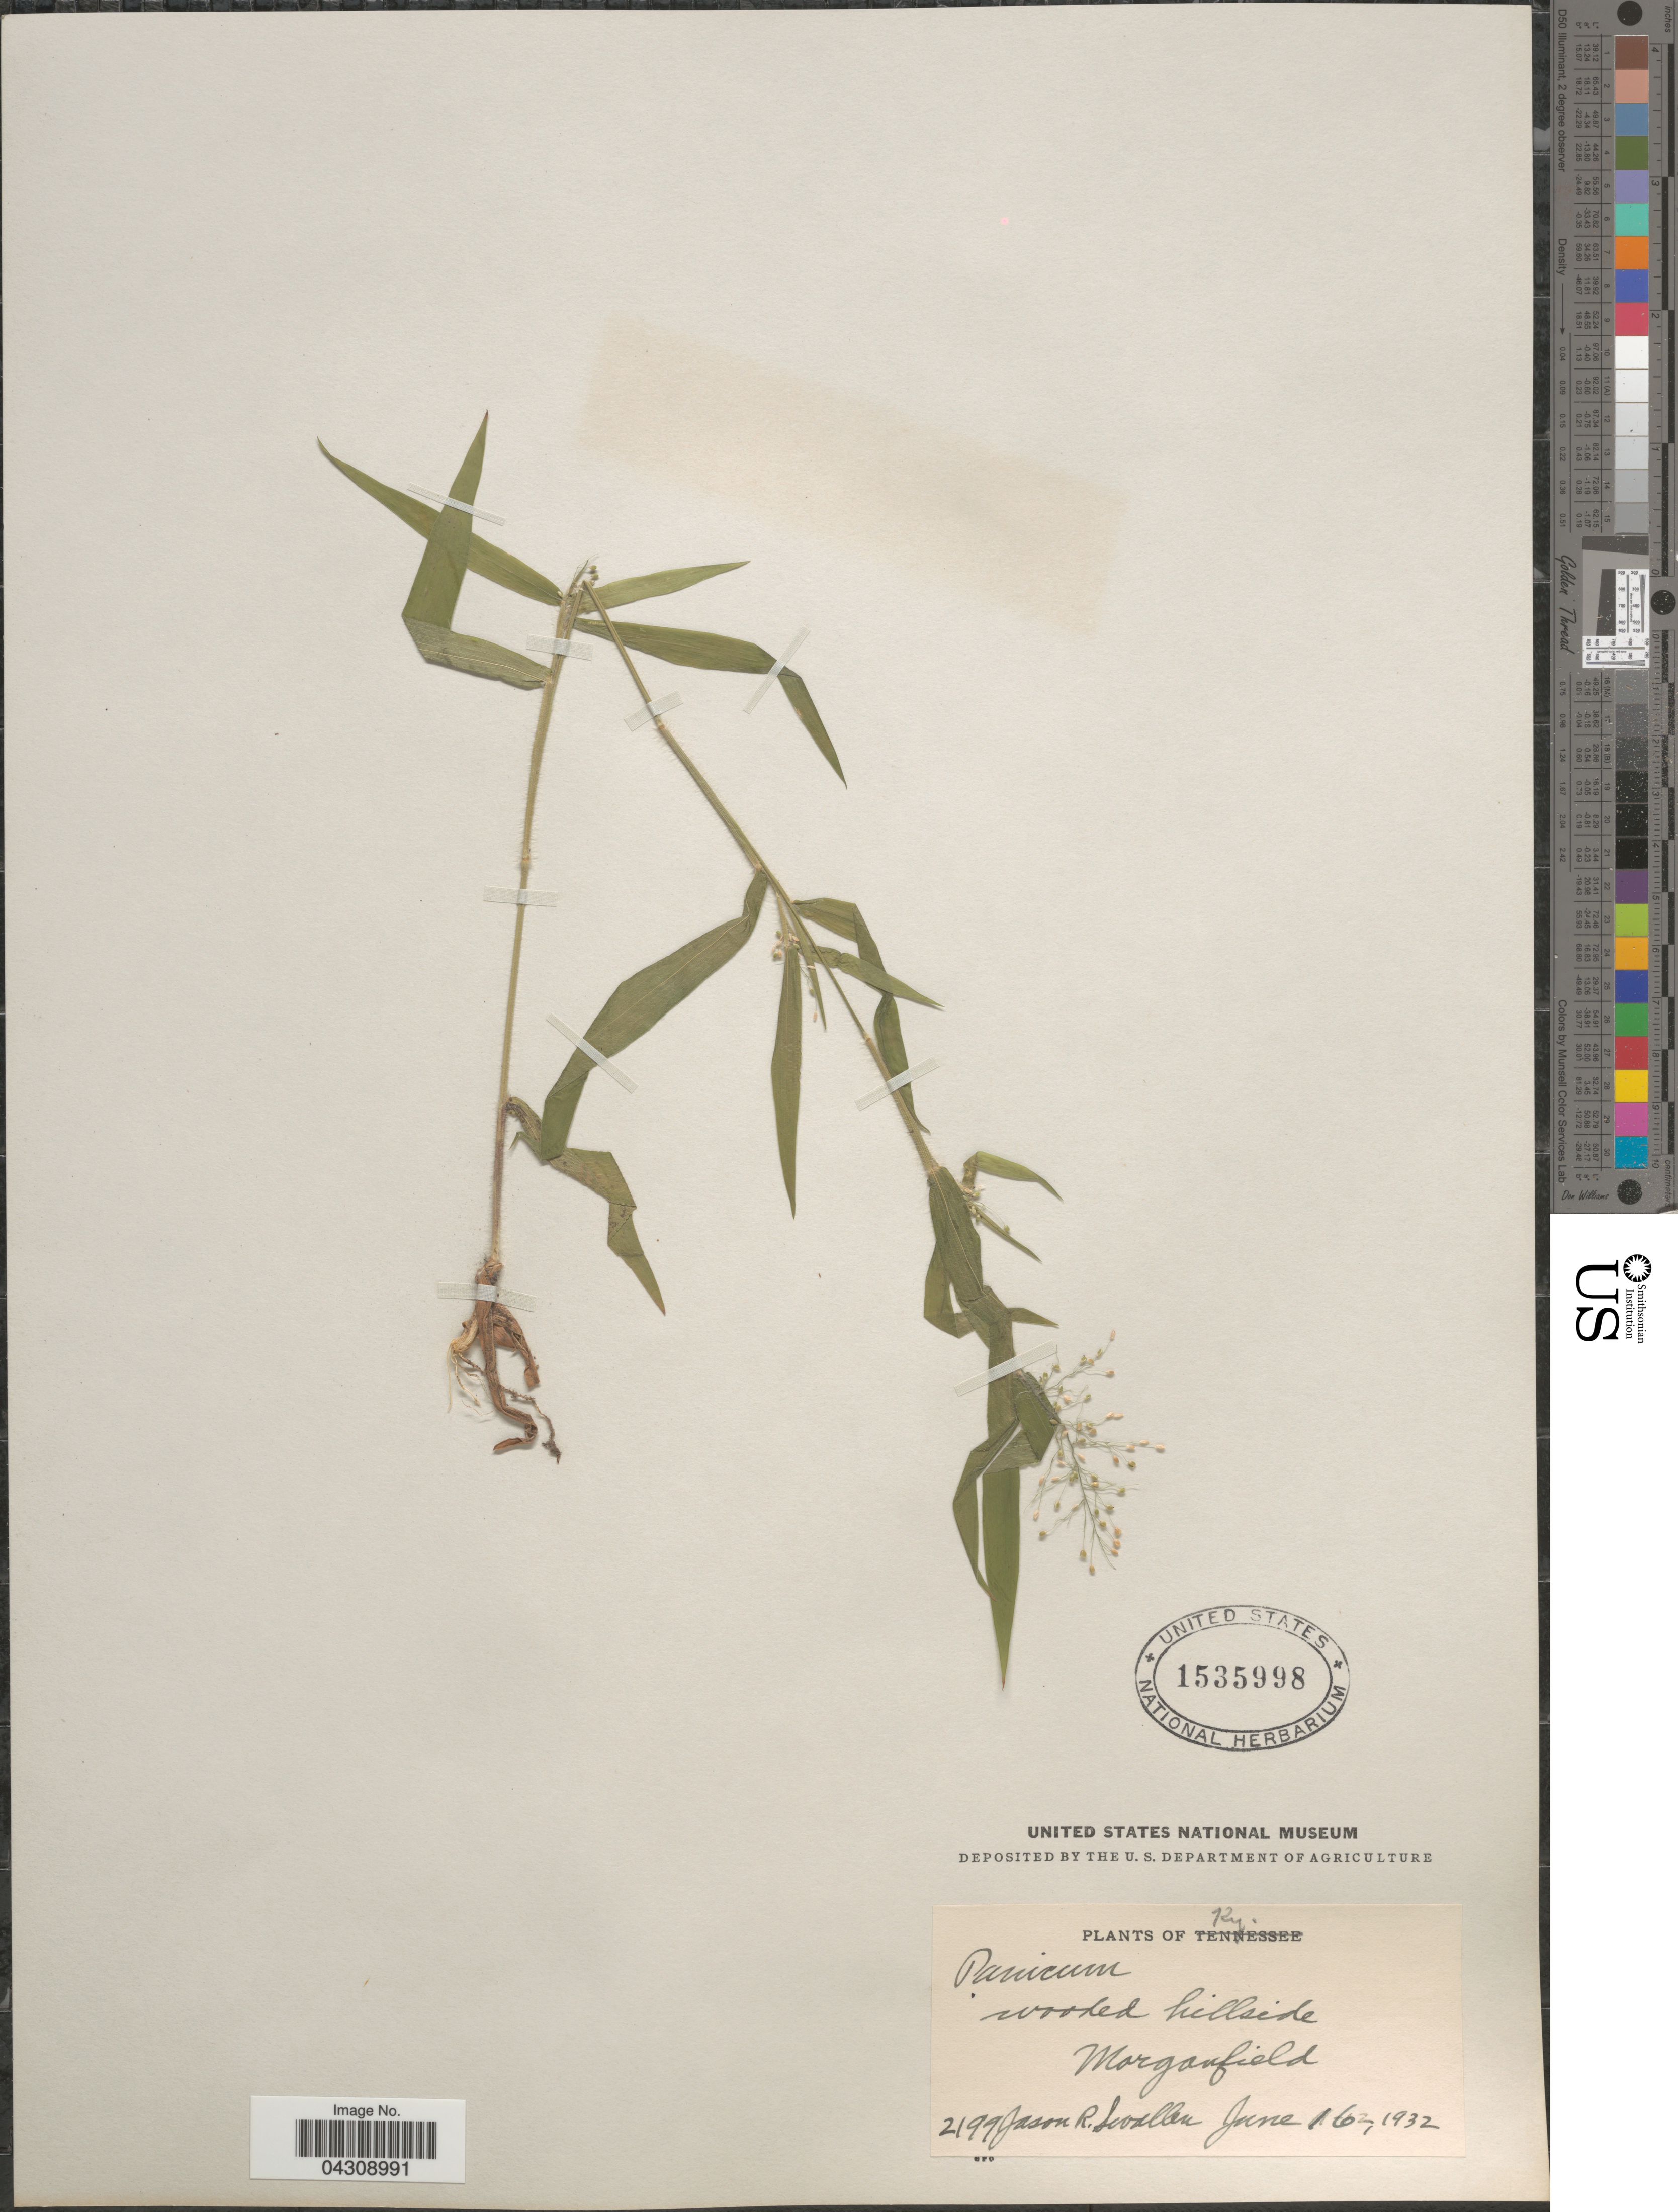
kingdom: Plantae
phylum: Tracheophyta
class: Liliopsida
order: Poales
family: Poaceae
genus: Dichanthelium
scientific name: Dichanthelium acuminatum var. acuminatum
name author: (Sw.) Gould & C.A. Clark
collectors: J. R. Swallen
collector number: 2199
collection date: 1932-06-16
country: United States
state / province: Kentucky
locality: Morganfield.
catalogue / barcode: US 1535998